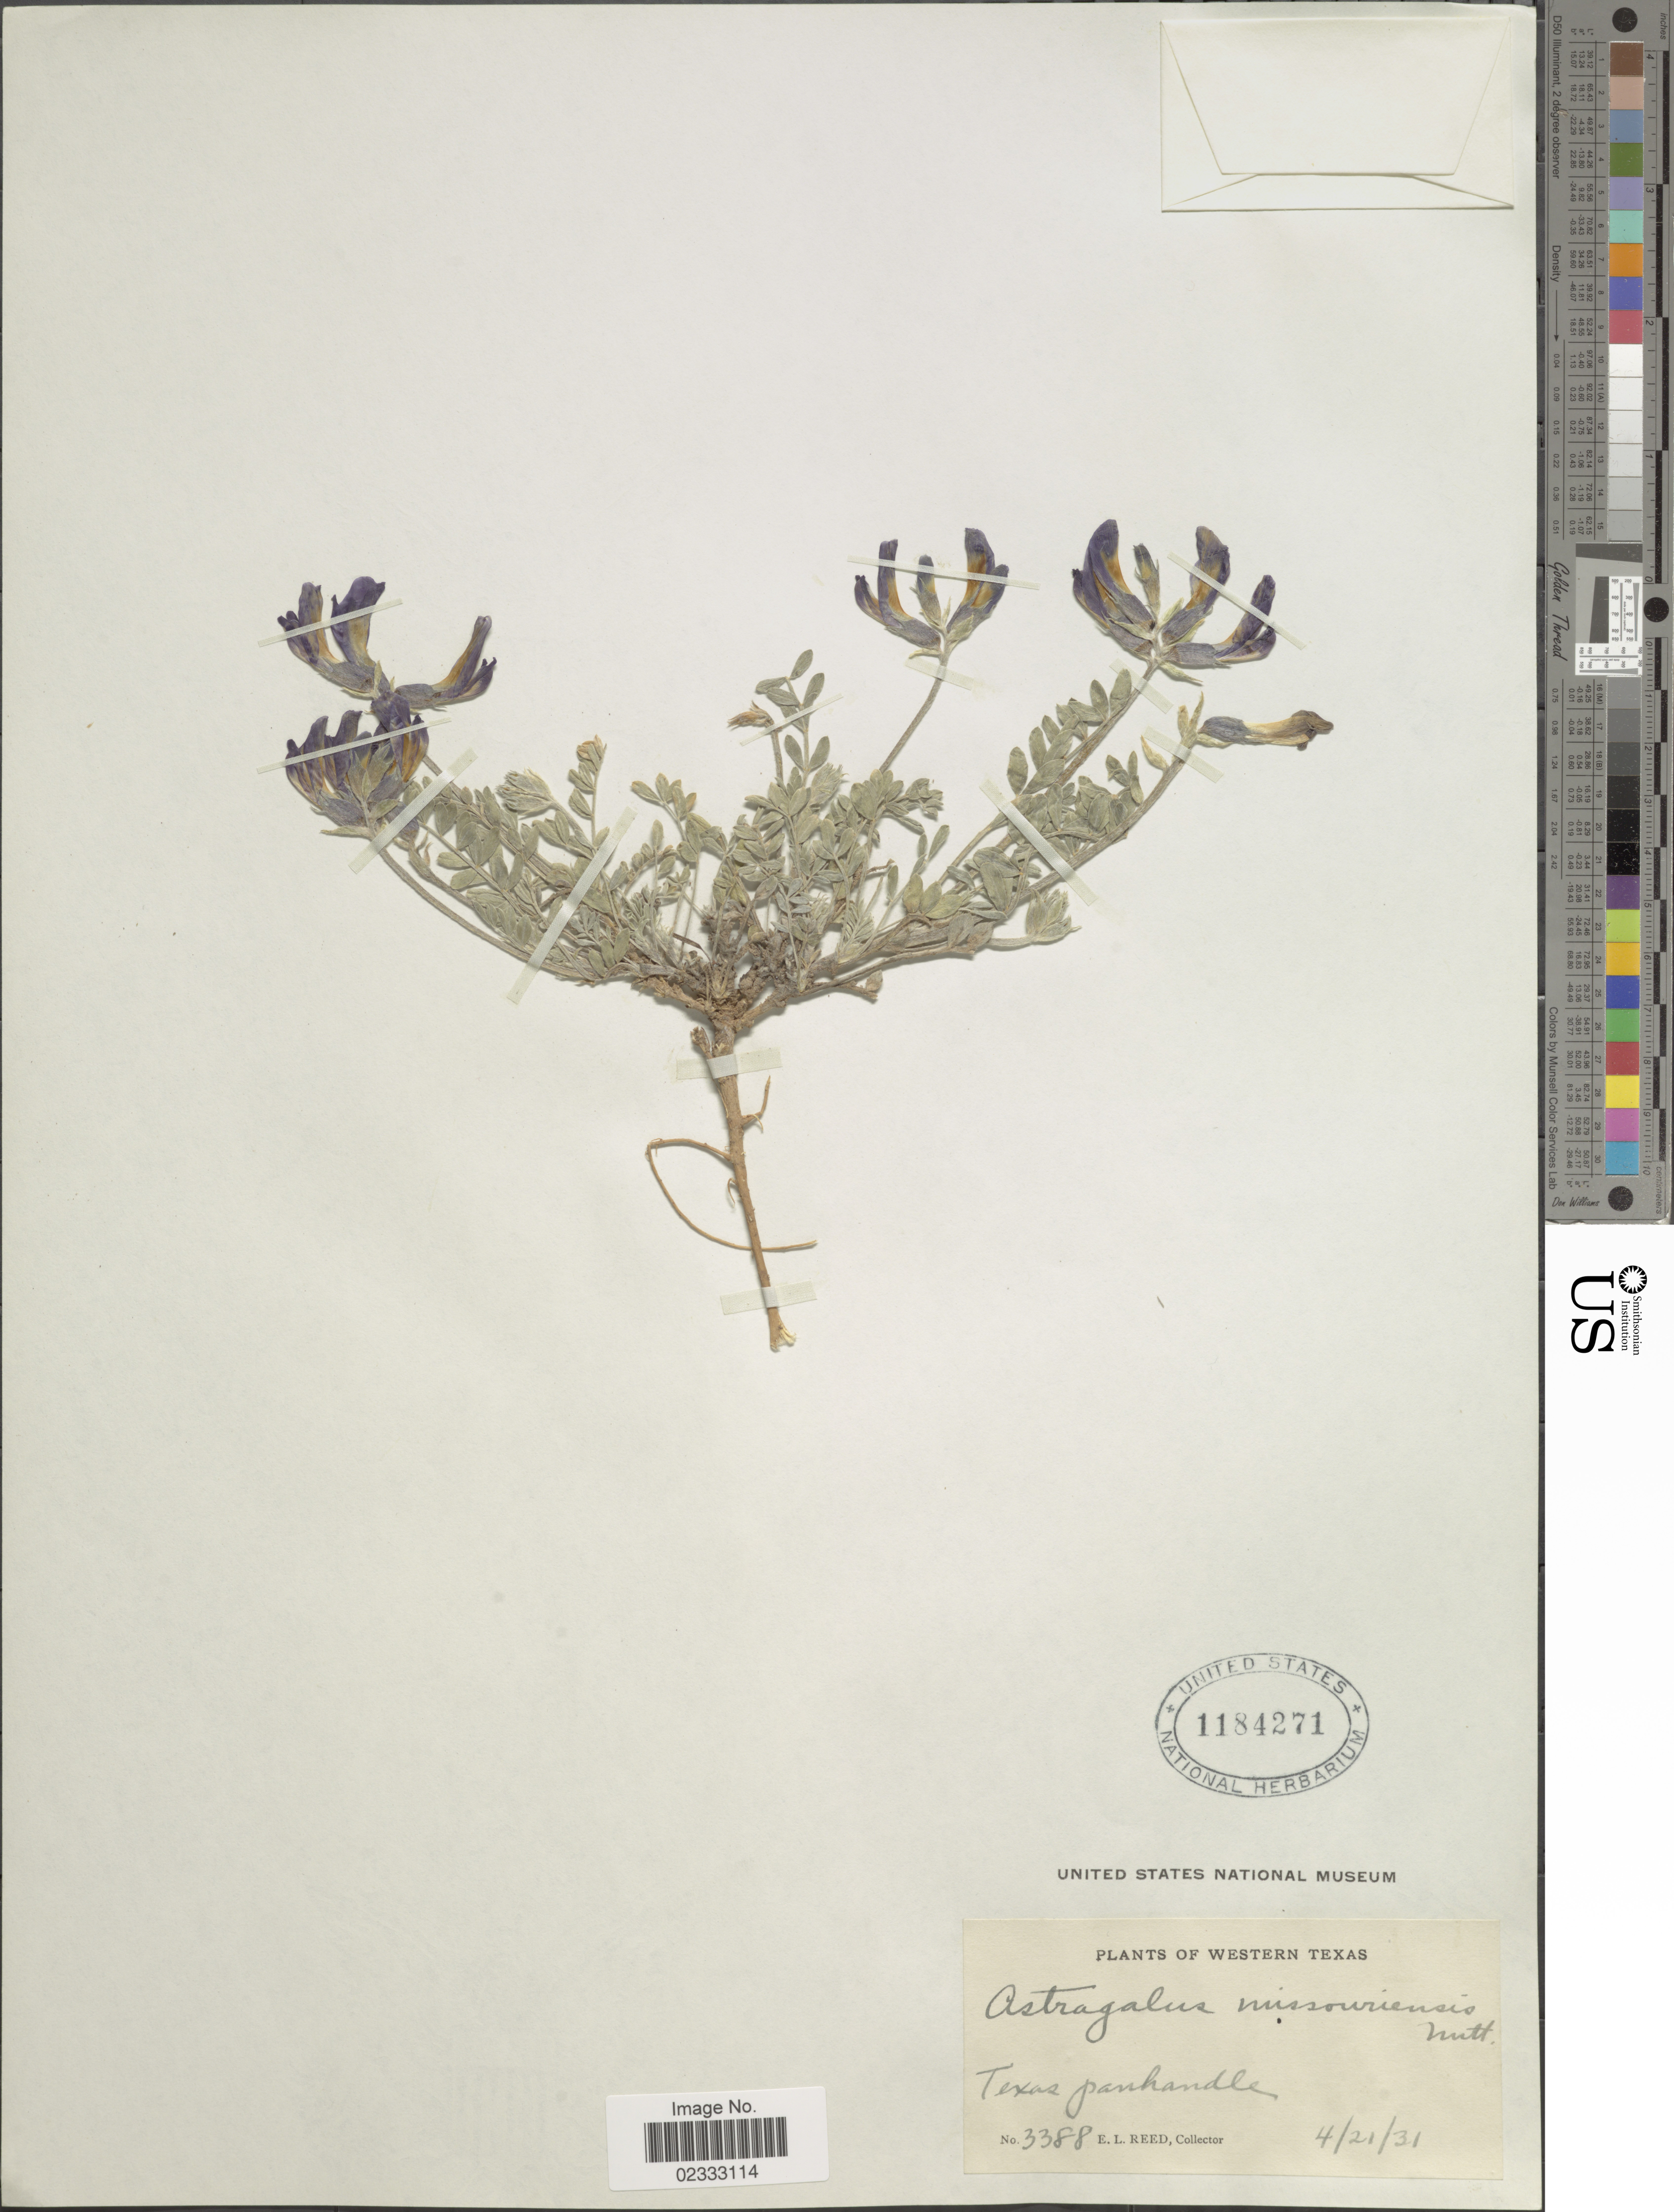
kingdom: Plantae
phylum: Tracheophyta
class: Magnoliopsida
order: Fabales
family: Fabaceae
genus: Astragalus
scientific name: Astragalus missouriensis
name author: Nutt.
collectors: E. Reed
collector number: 3388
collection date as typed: Transcribed d/m/y: 21/4/31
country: United States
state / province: Texas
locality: Western texas, Texas panhandle.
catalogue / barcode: US 1184271